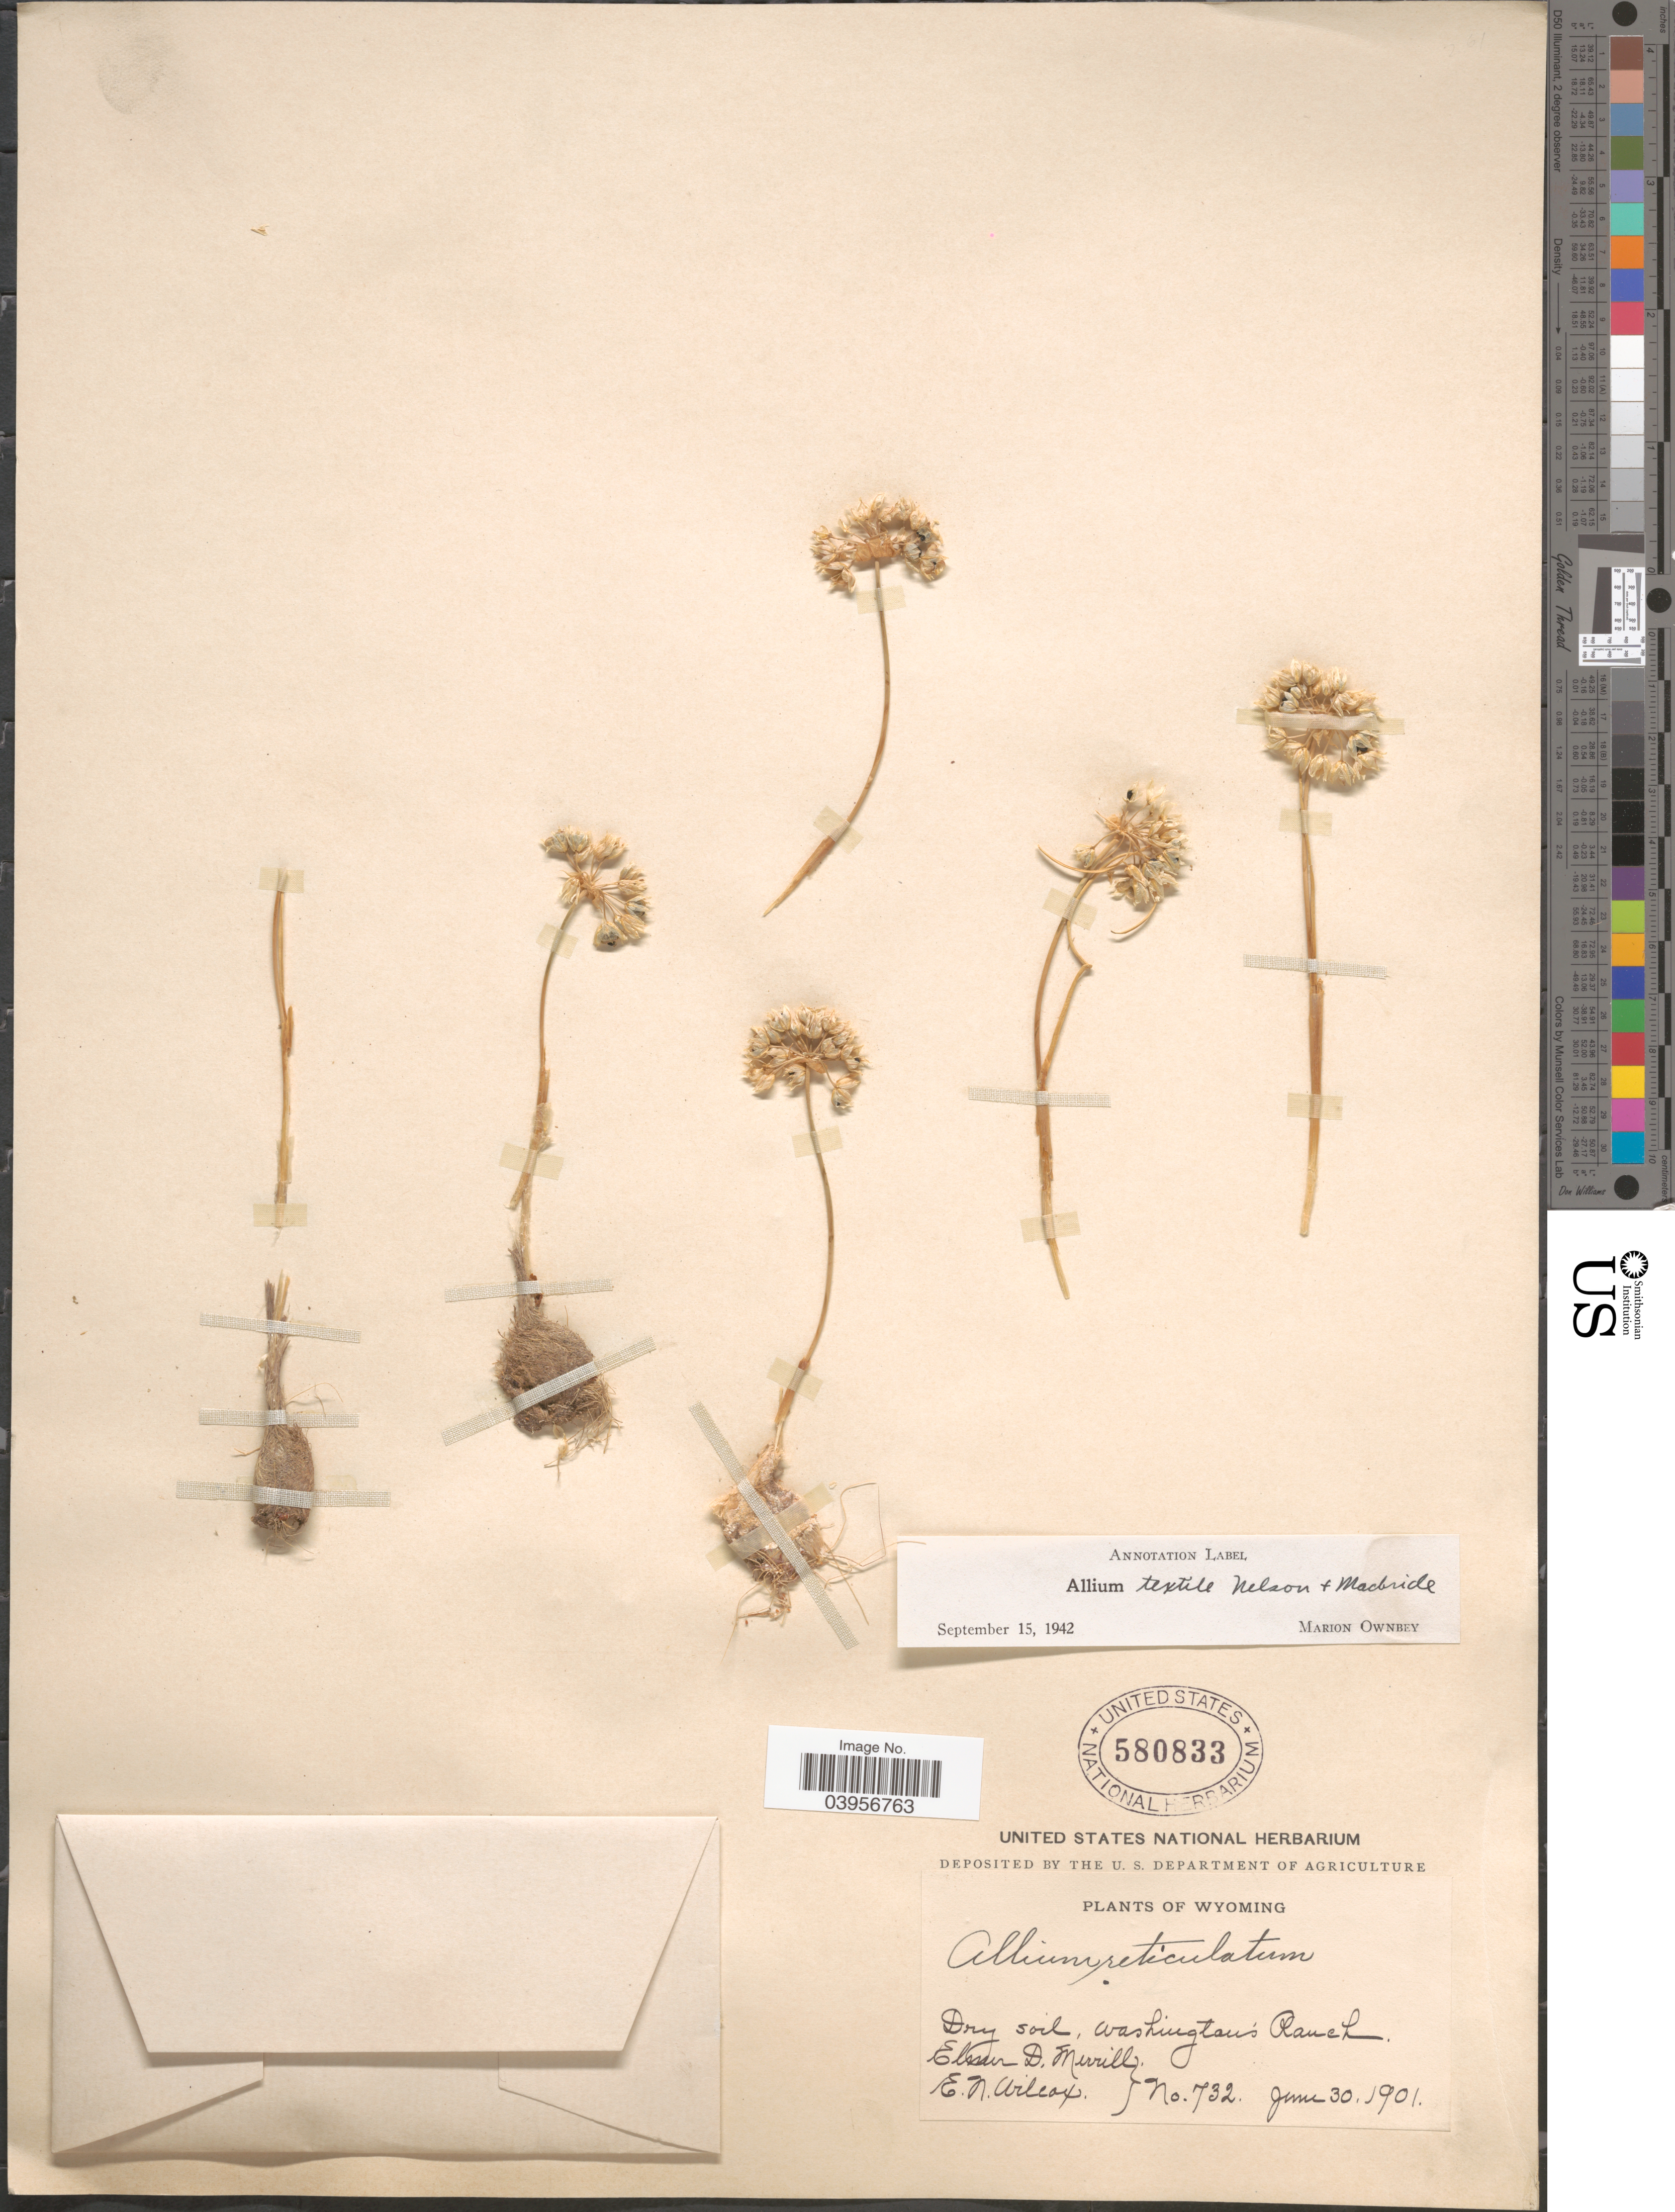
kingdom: Plantae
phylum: Tracheophyta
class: Liliopsida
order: Asparagales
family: Amaryllidaceae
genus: Allium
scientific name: Allium textile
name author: A. Nelson & J.F. Macbr.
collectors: E. D. Merrill & E. Wilcox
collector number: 732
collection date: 1901-06-30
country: United States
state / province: Wyoming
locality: Dry soil, washington's Ranch.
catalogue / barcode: US 580833